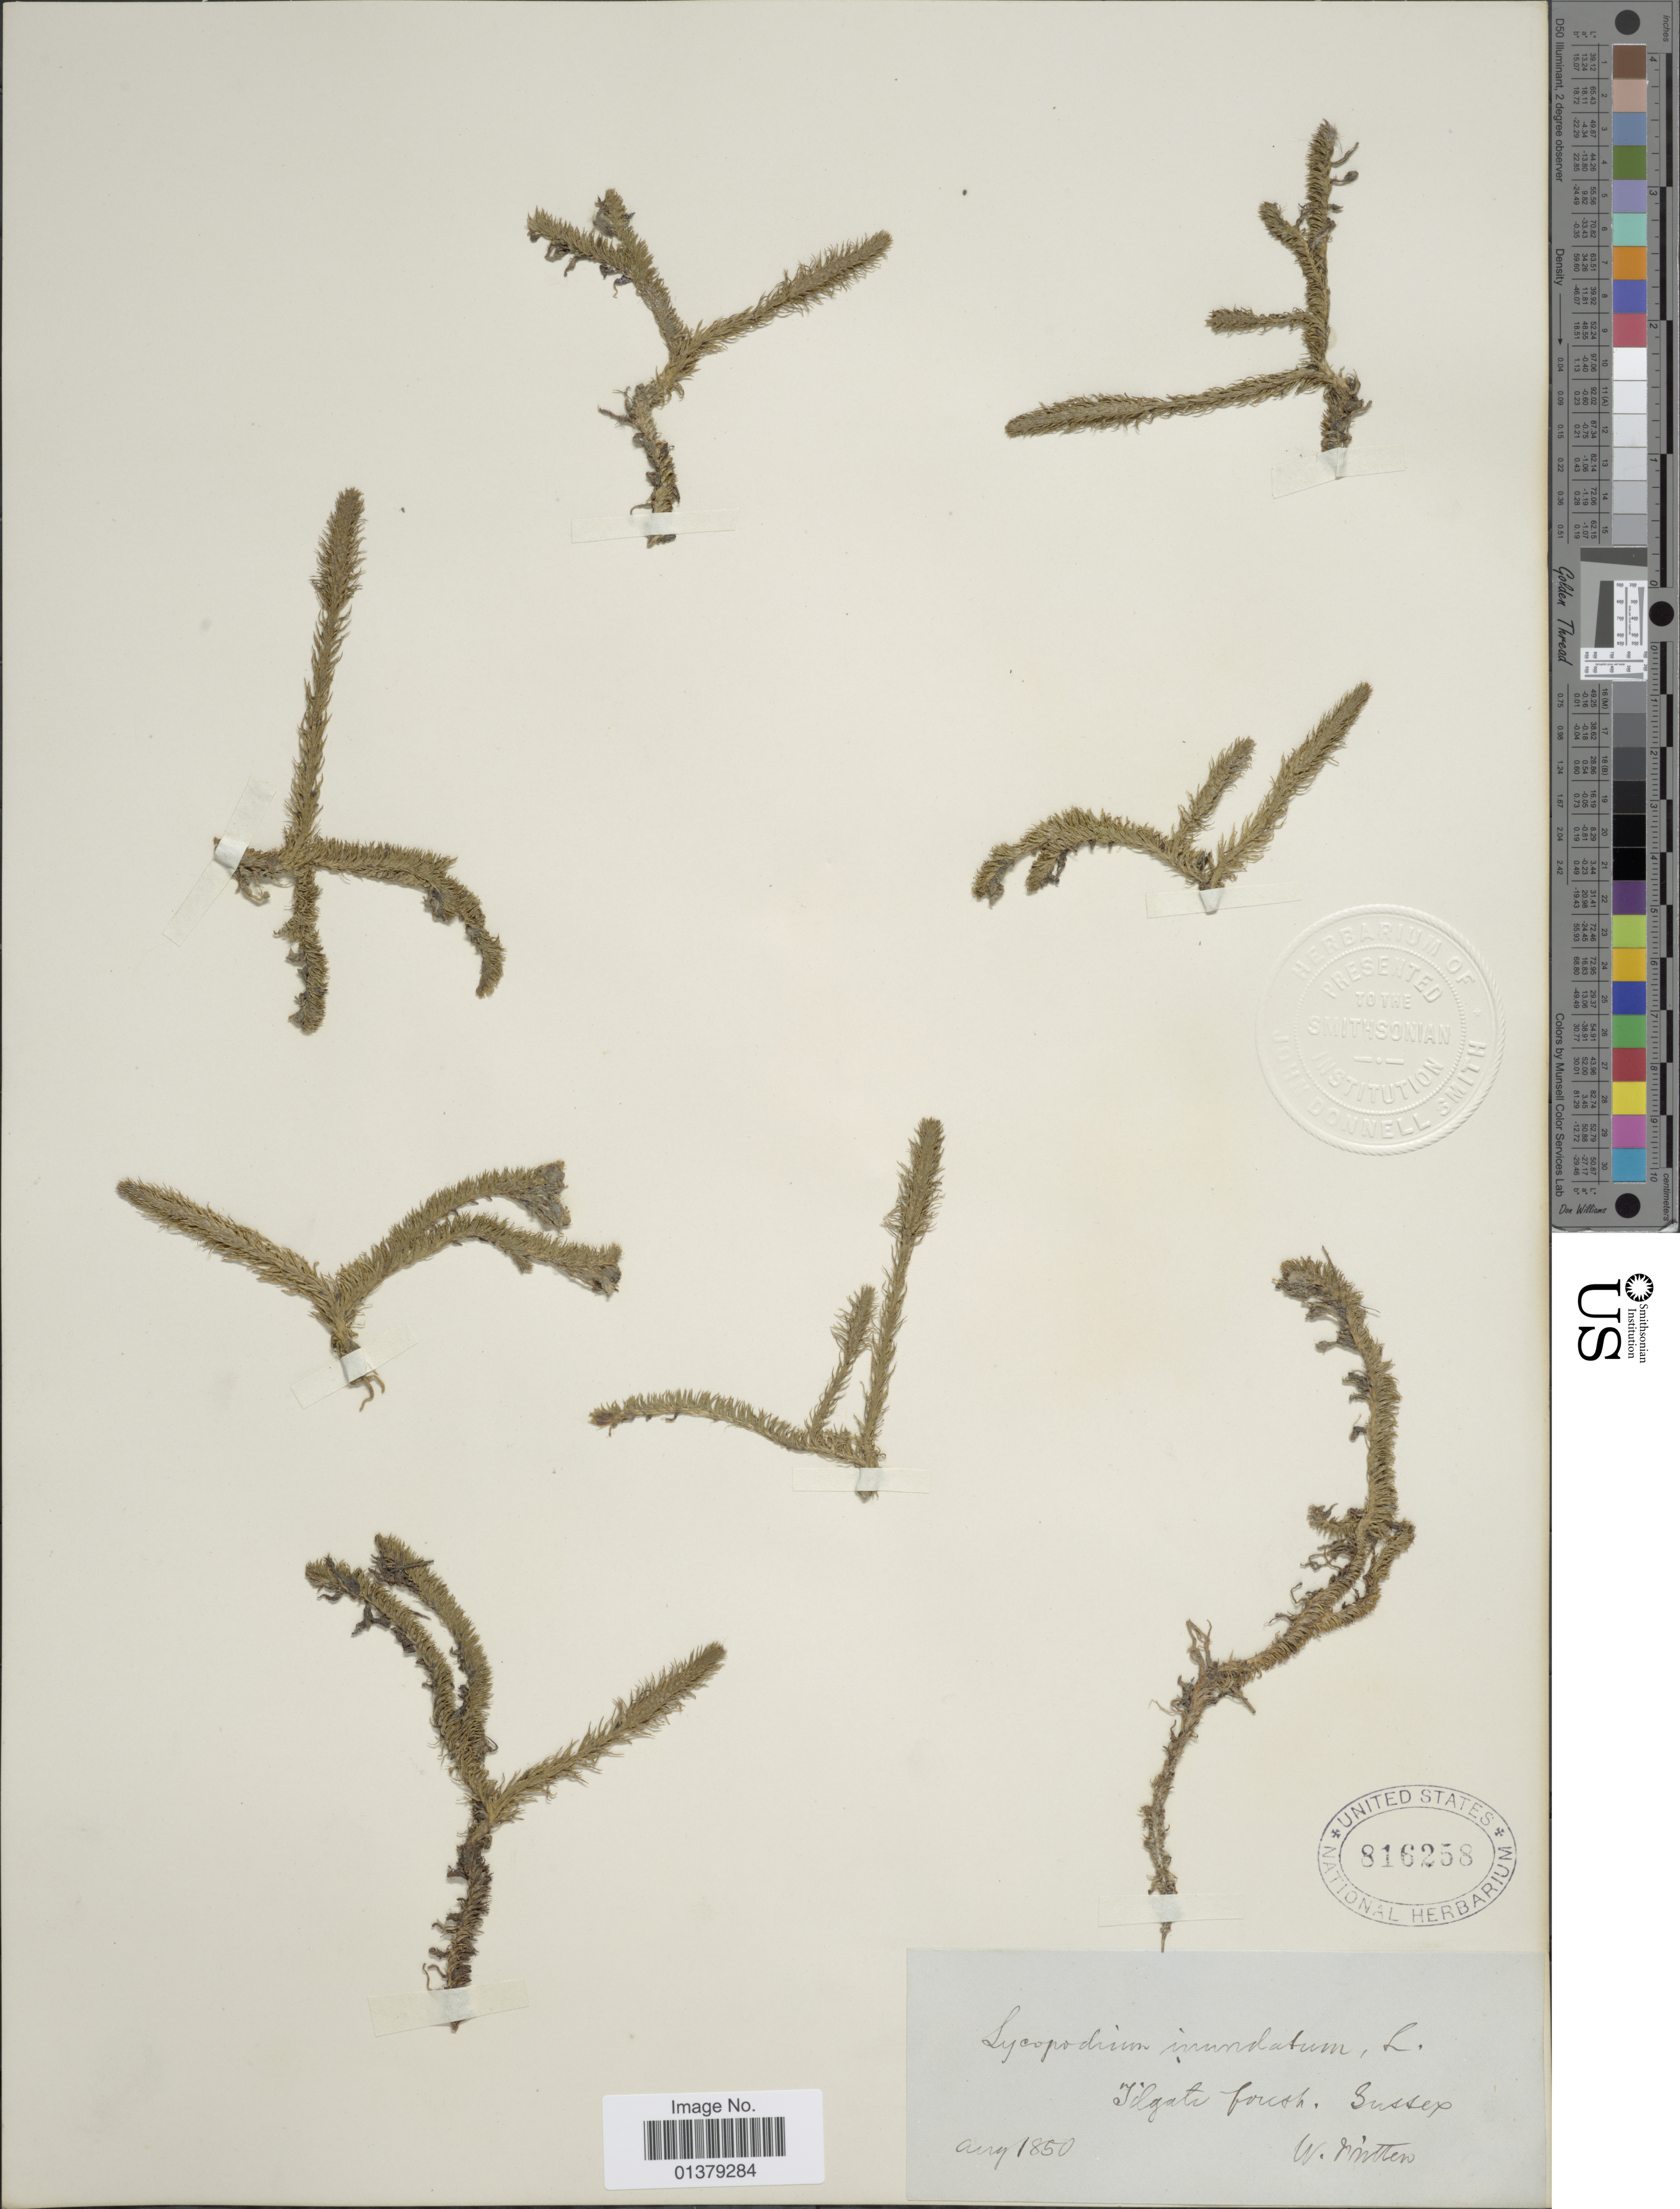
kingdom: Plantae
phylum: Tracheophyta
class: Lycopodiopsida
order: Lycopodiales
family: Lycopodiaceae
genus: Lycopodiella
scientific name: Lycopodiella inundata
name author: (L.) Holub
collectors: W. Mitten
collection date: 1850-08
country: United Kingdom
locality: Tilgate forest, Sussex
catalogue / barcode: US 816258